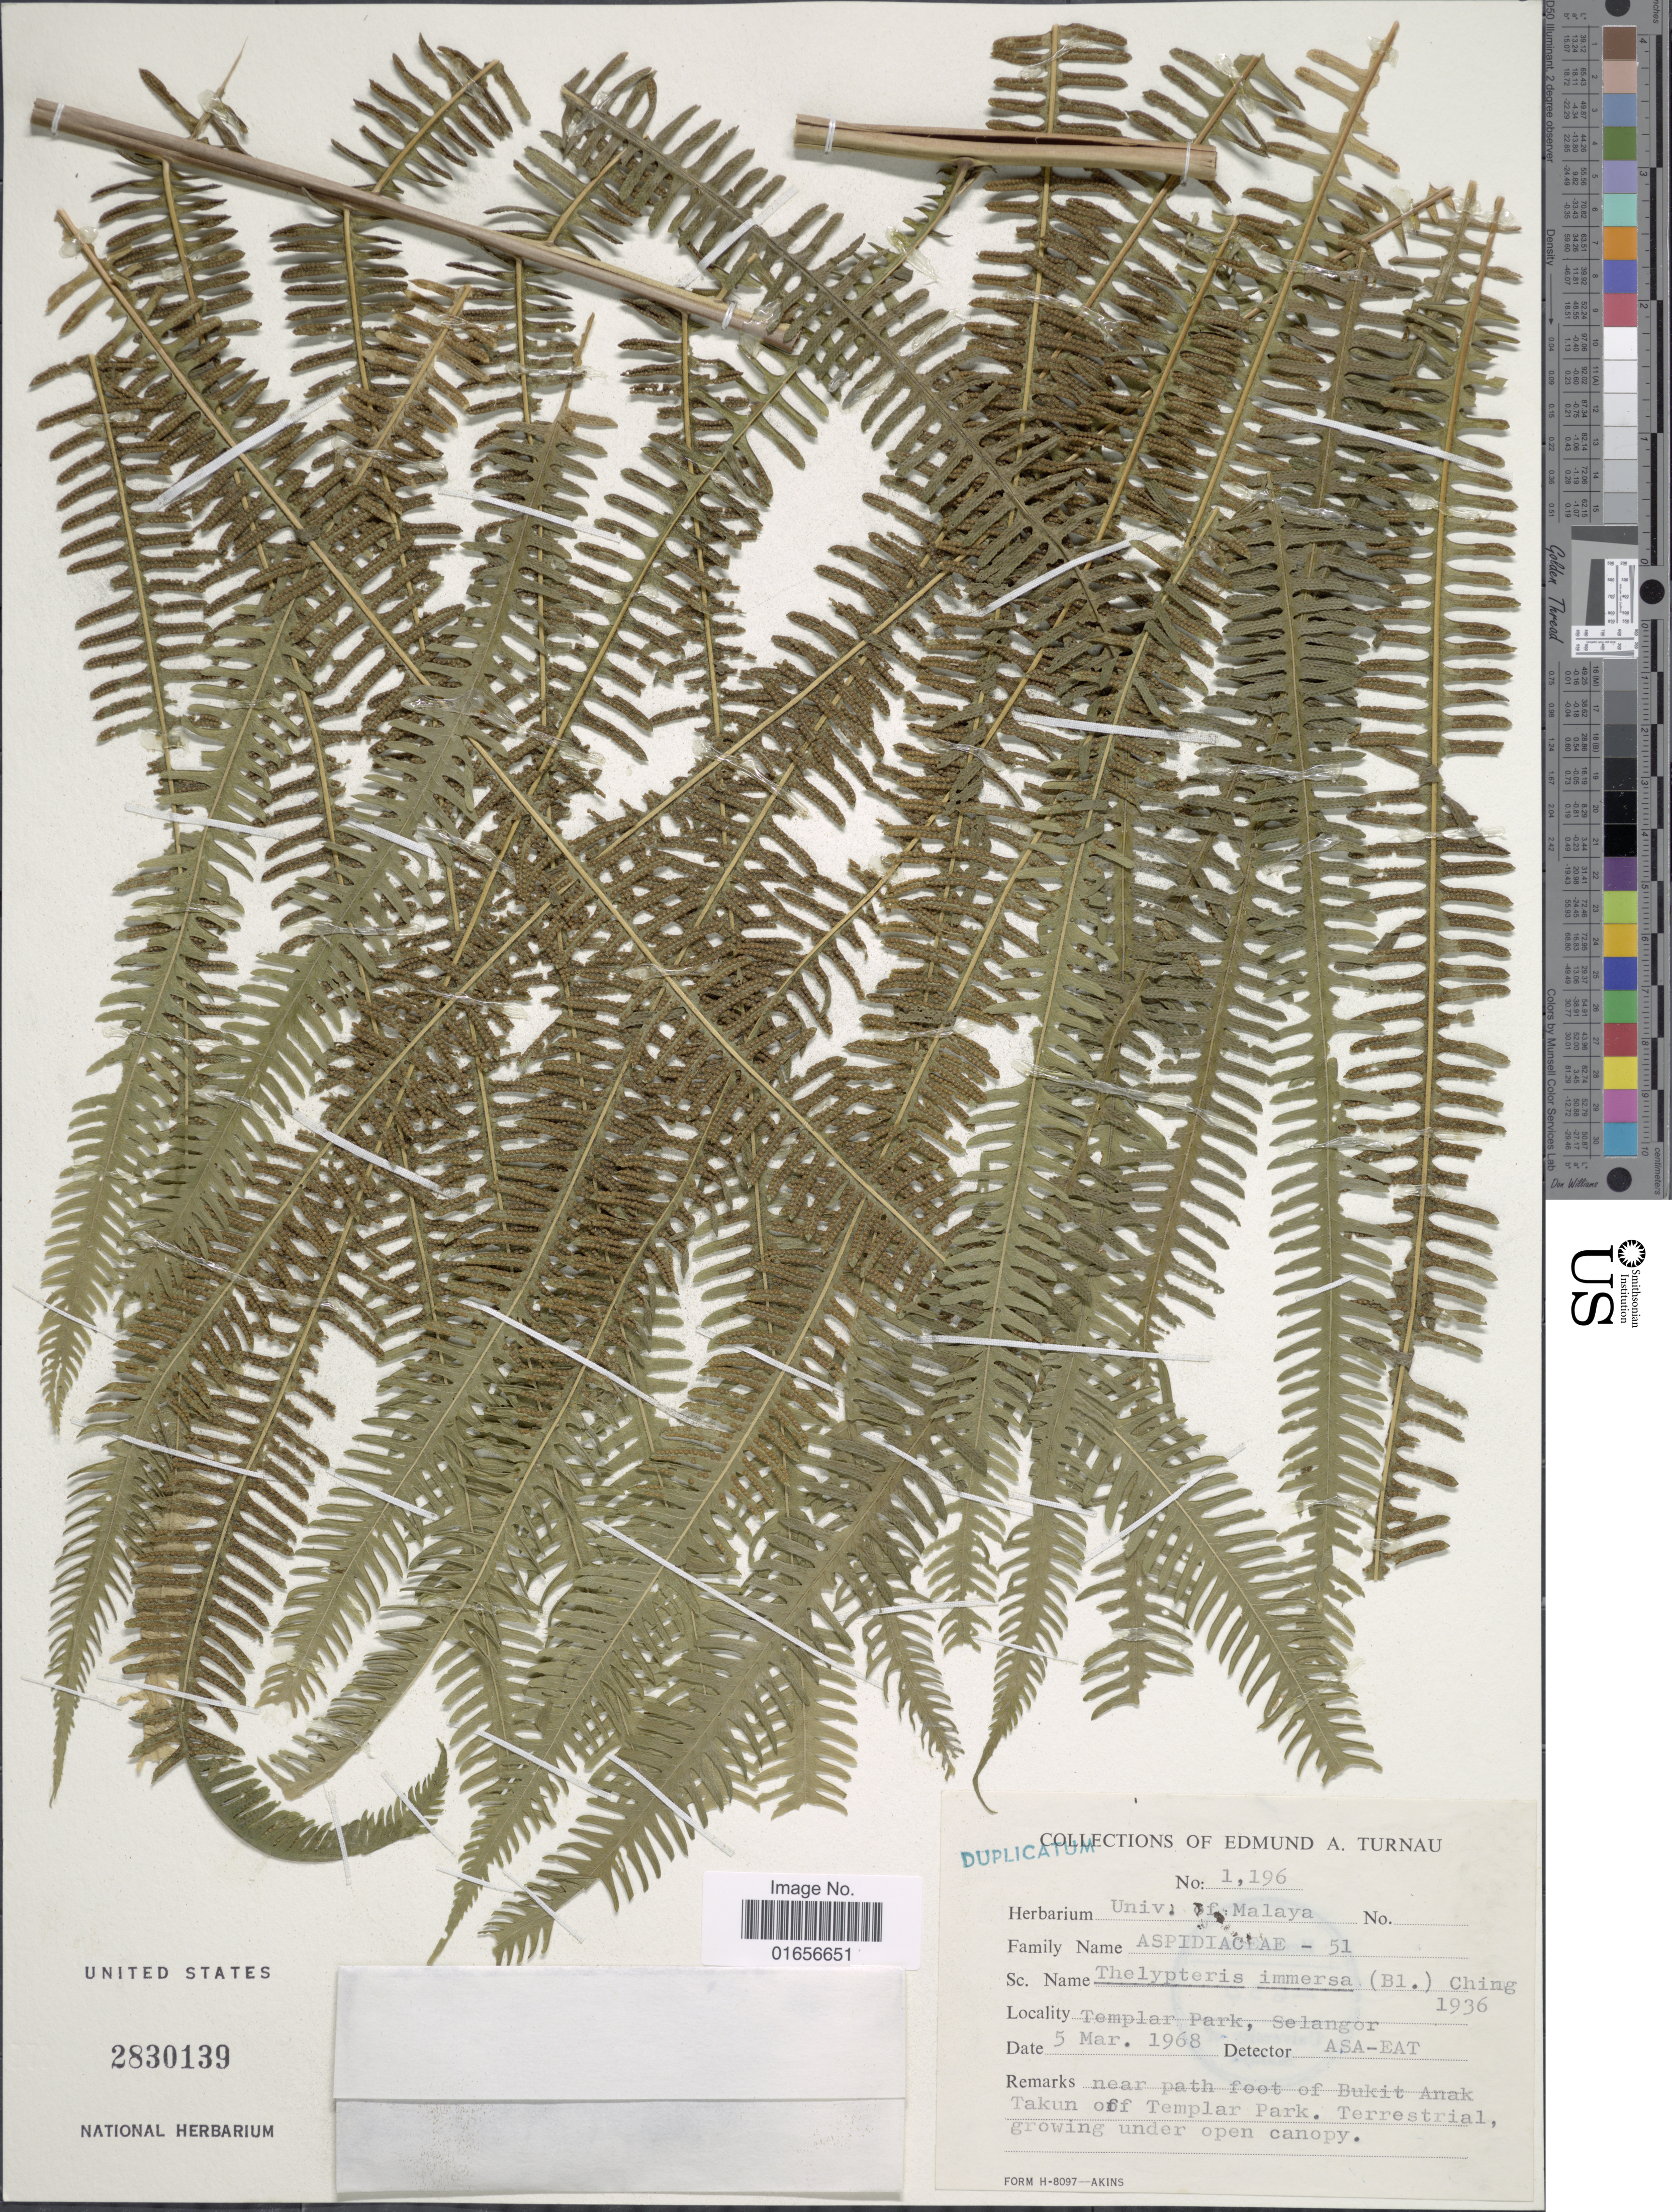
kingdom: Plantae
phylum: Tracheophyta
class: Polypodiopsida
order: Polypodiales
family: Thelypteridaceae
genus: Amphineuron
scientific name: Amphineuron immersum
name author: (Blume) Holttum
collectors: E. Turnau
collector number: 1196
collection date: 1968-03-05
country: Malaysia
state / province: Selangor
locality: Templar Park, Selangor, near path foot of Bukit Anak Takun off Templar Park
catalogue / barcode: US 2830139